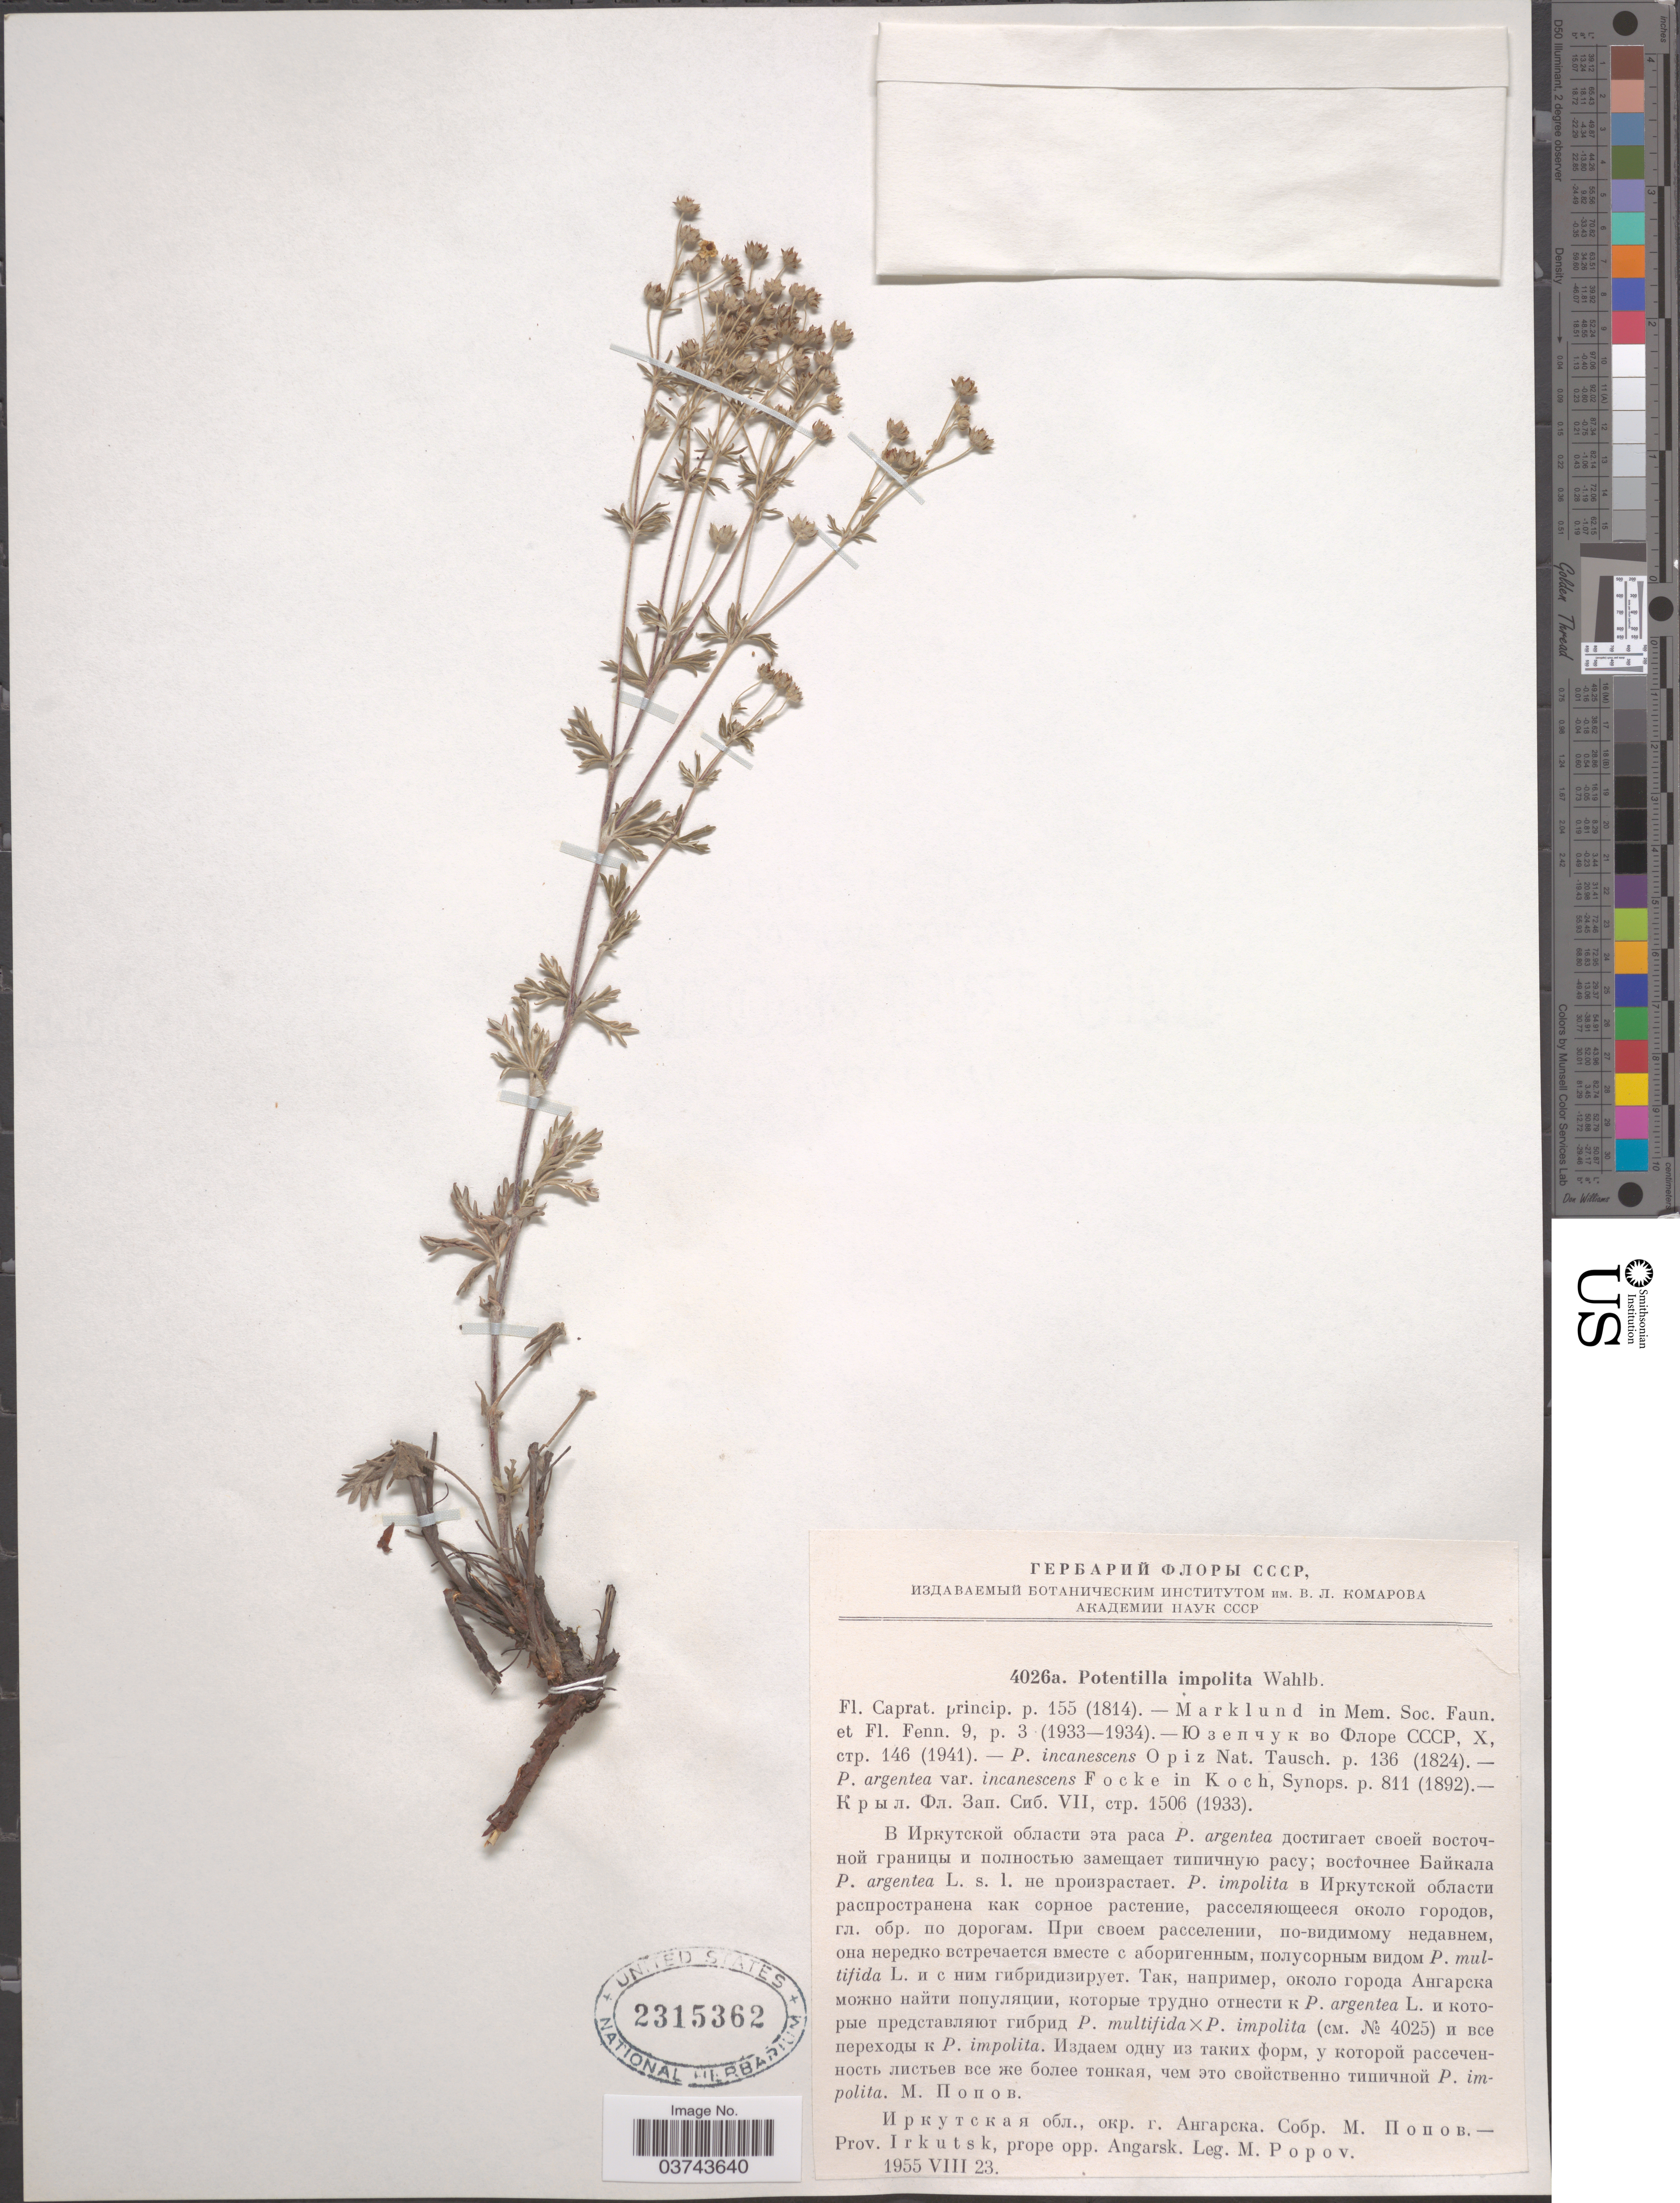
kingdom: Plantae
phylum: Tracheophyta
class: Magnoliopsida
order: Rosales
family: Rosaceae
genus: Potentilla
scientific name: Potentilla impolita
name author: Wahlenb.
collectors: M. Popov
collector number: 4026a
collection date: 1955-08-23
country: Russian Federation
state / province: Irkutsk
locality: Prope opp. Angarsk.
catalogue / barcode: US 2315362